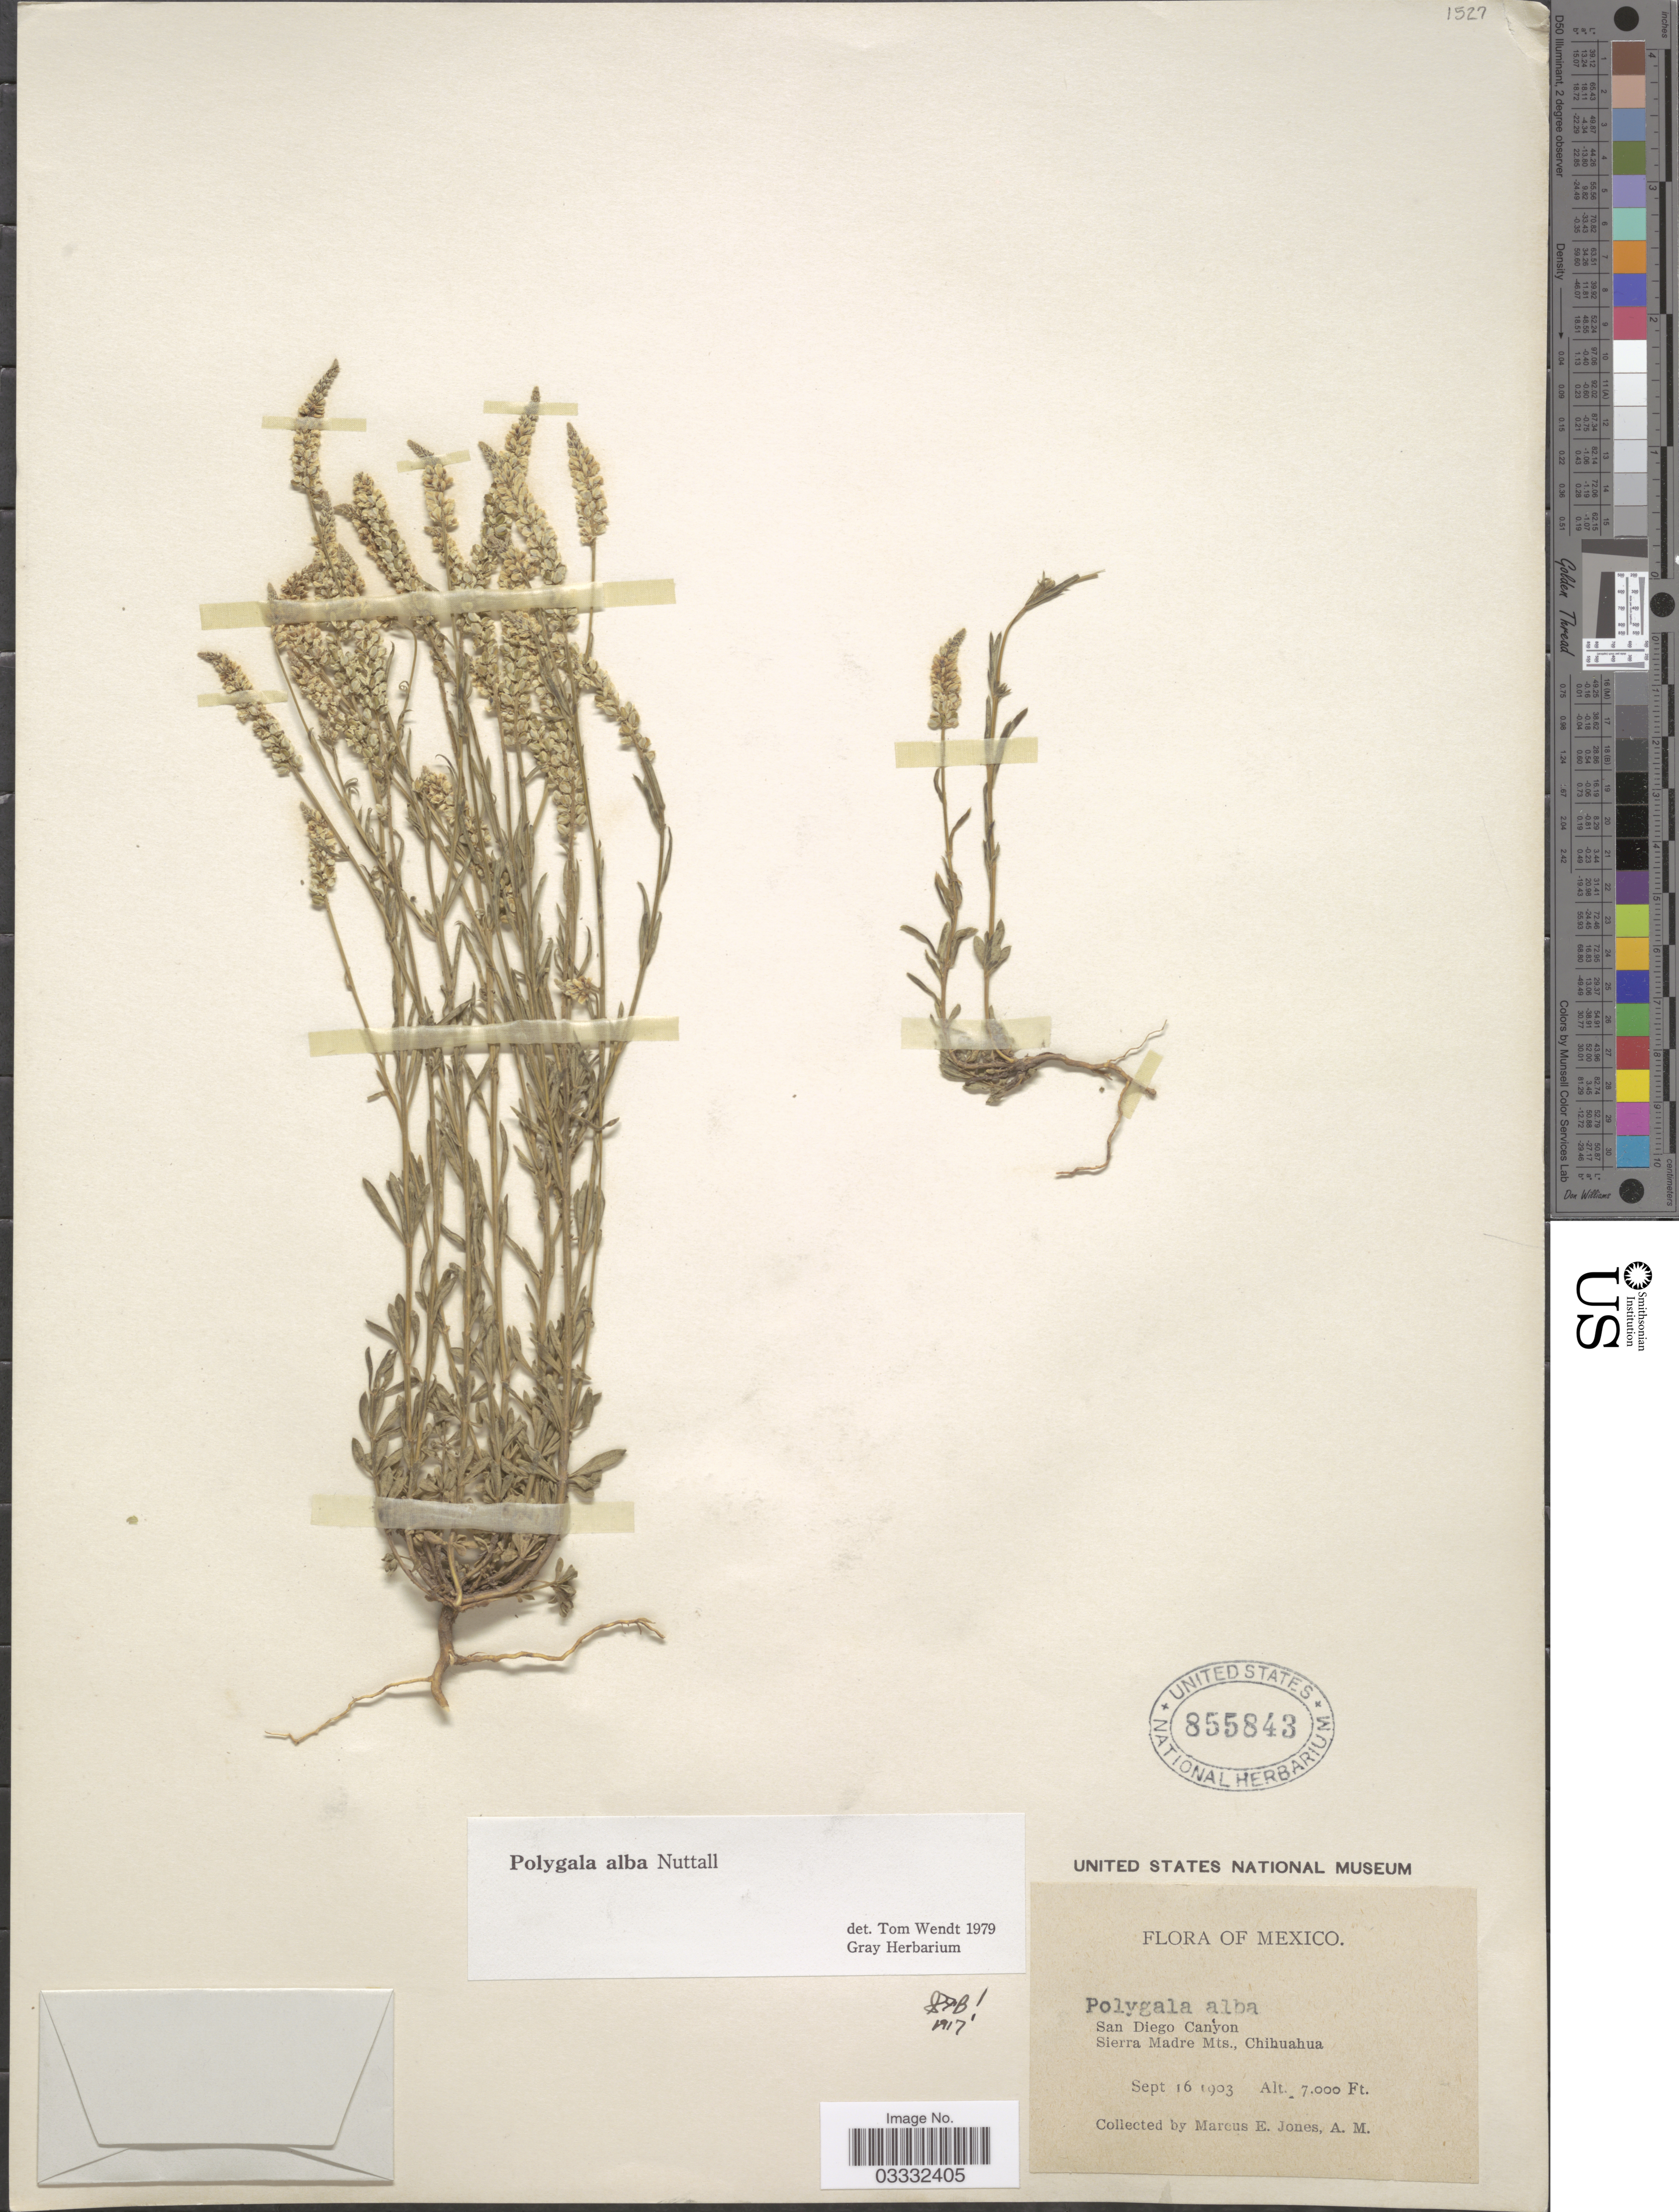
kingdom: Plantae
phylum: Tracheophyta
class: Magnoliopsida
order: Fabales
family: Polygalaceae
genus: Polygala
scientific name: Polygala alba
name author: Nutt.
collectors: M. E. Jones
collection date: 1903-09-16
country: Mexico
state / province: Chihuahua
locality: San Diego Canyon. Sierra Madre Mts.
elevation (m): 2134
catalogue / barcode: US 855843